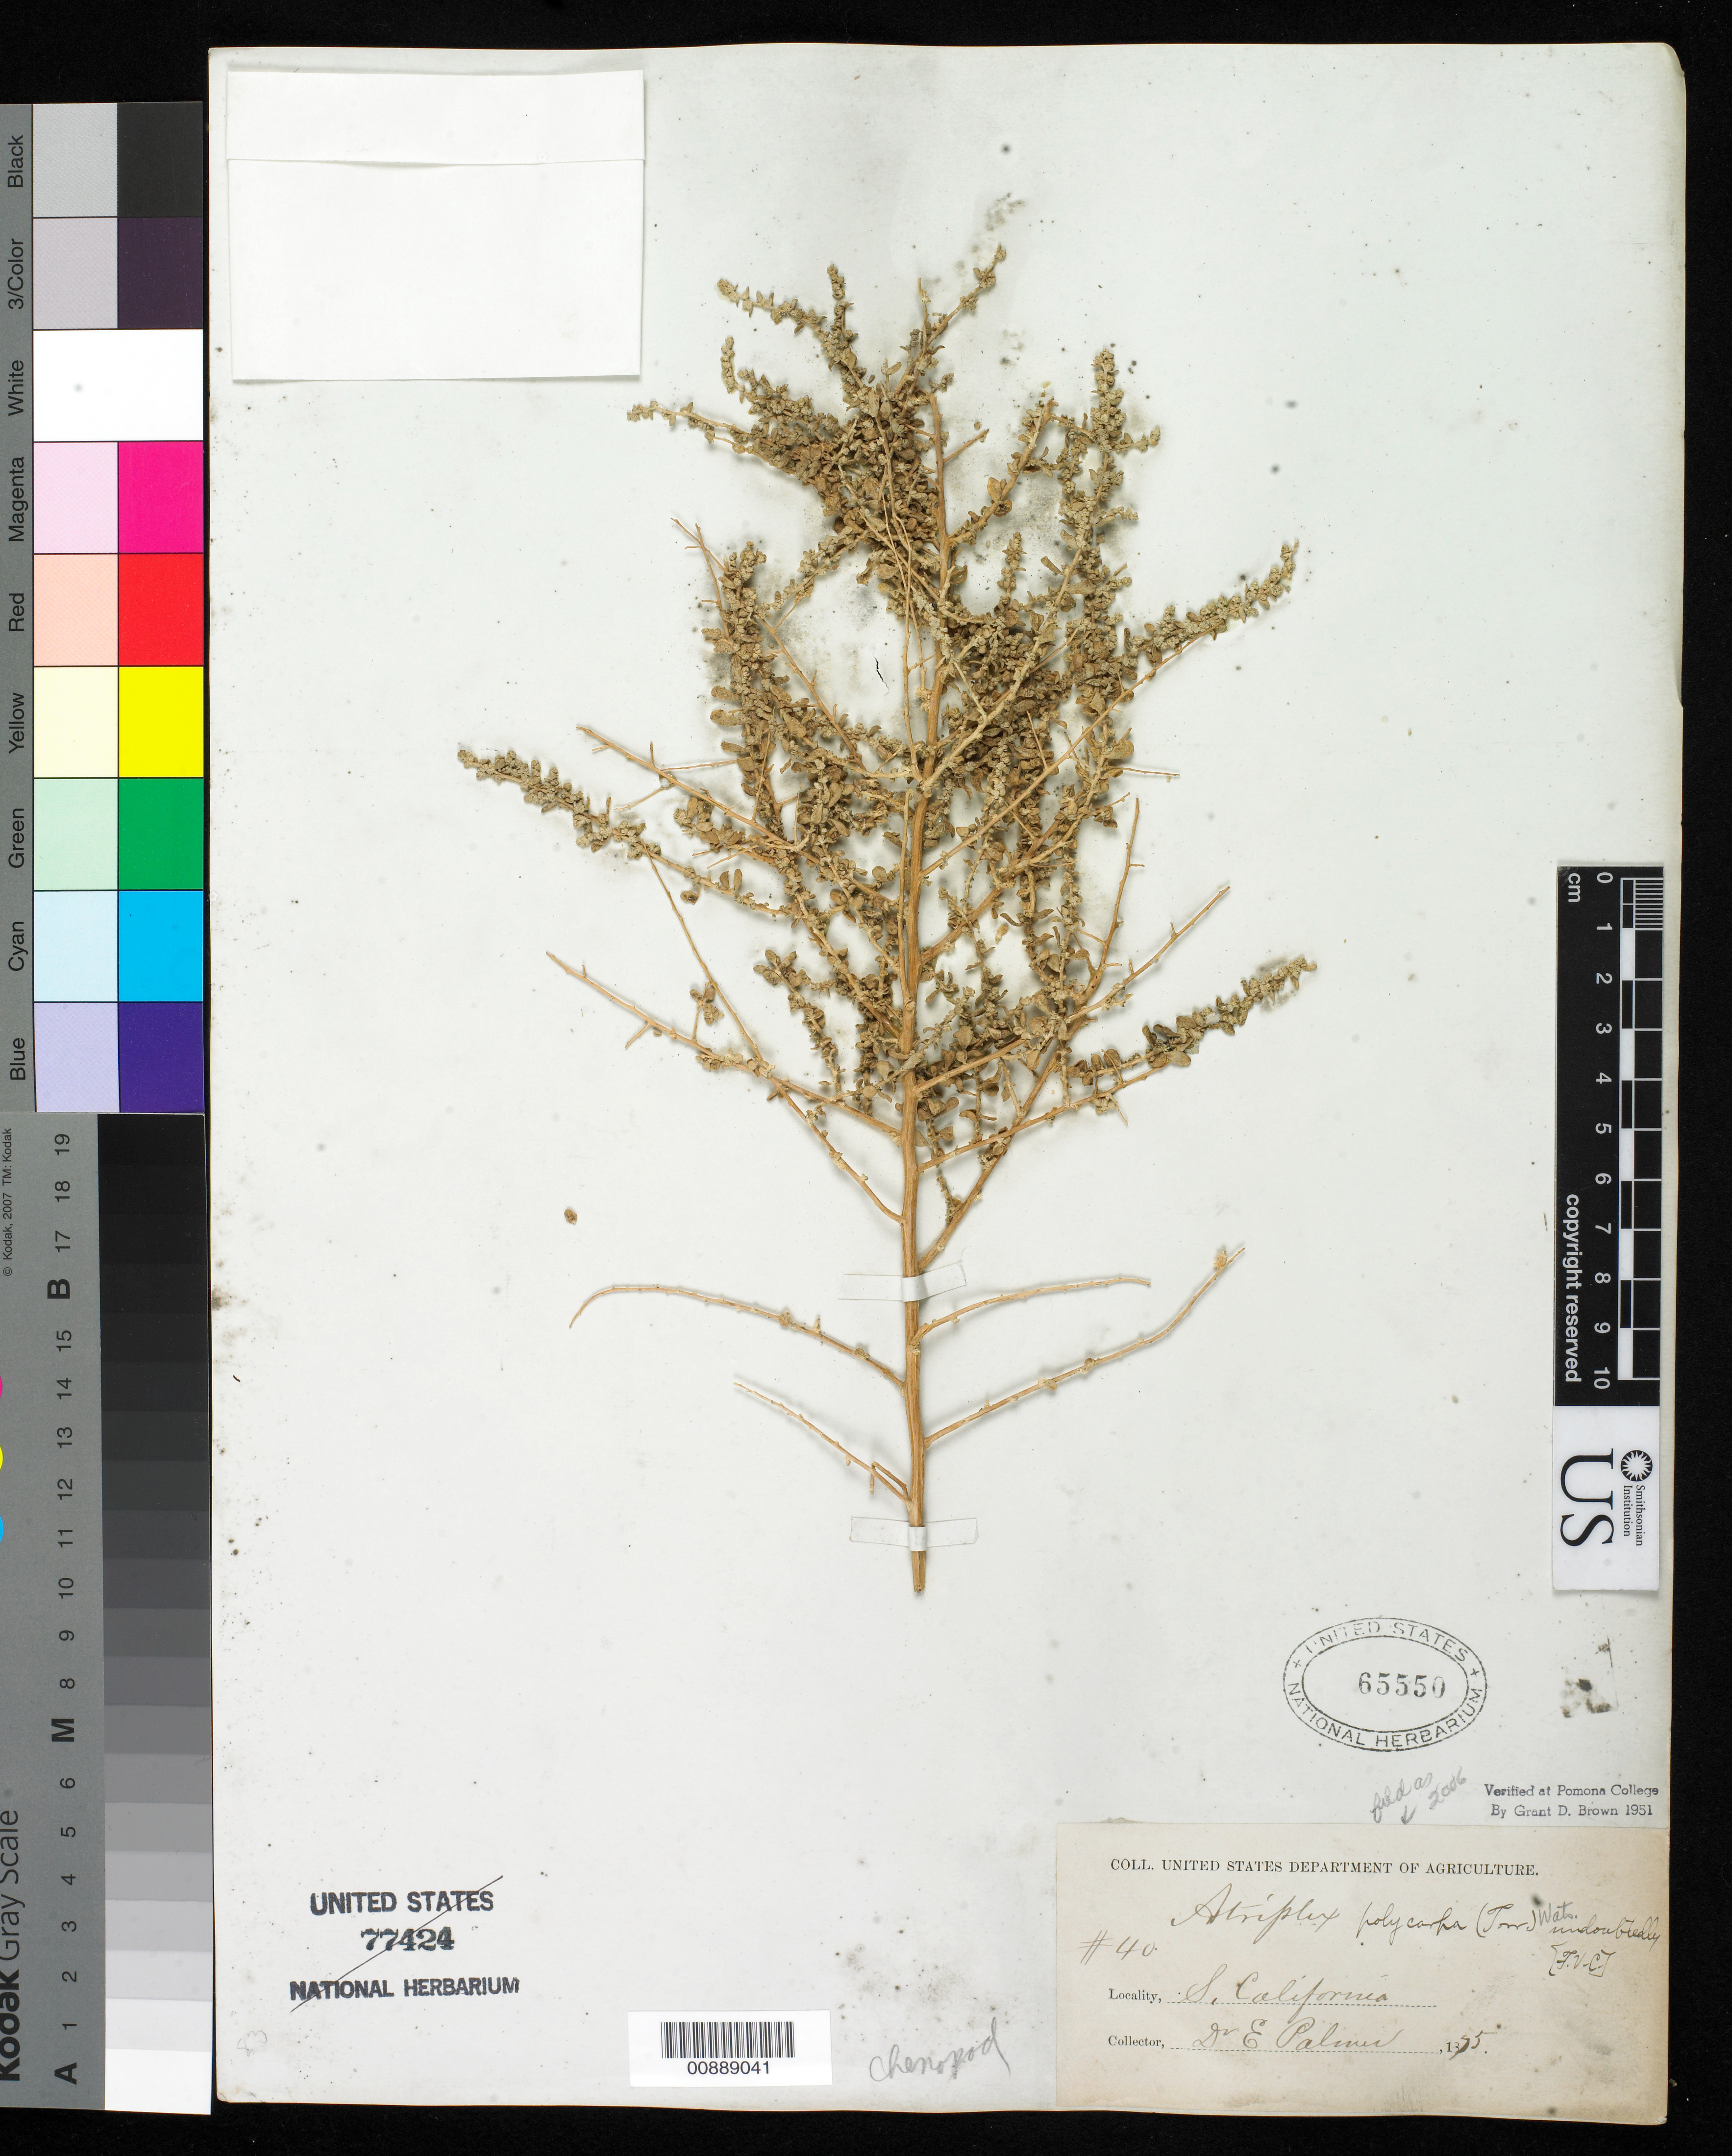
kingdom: Plantae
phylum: Tracheophyta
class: Magnoliopsida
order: Caryophyllales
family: Amaranthaceae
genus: Atriplex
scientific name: Atriplex polycarpa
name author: (Torr.) S. Watson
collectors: E. Palmer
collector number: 40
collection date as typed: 1875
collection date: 1875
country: United States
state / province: California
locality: S California.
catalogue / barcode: US 65550